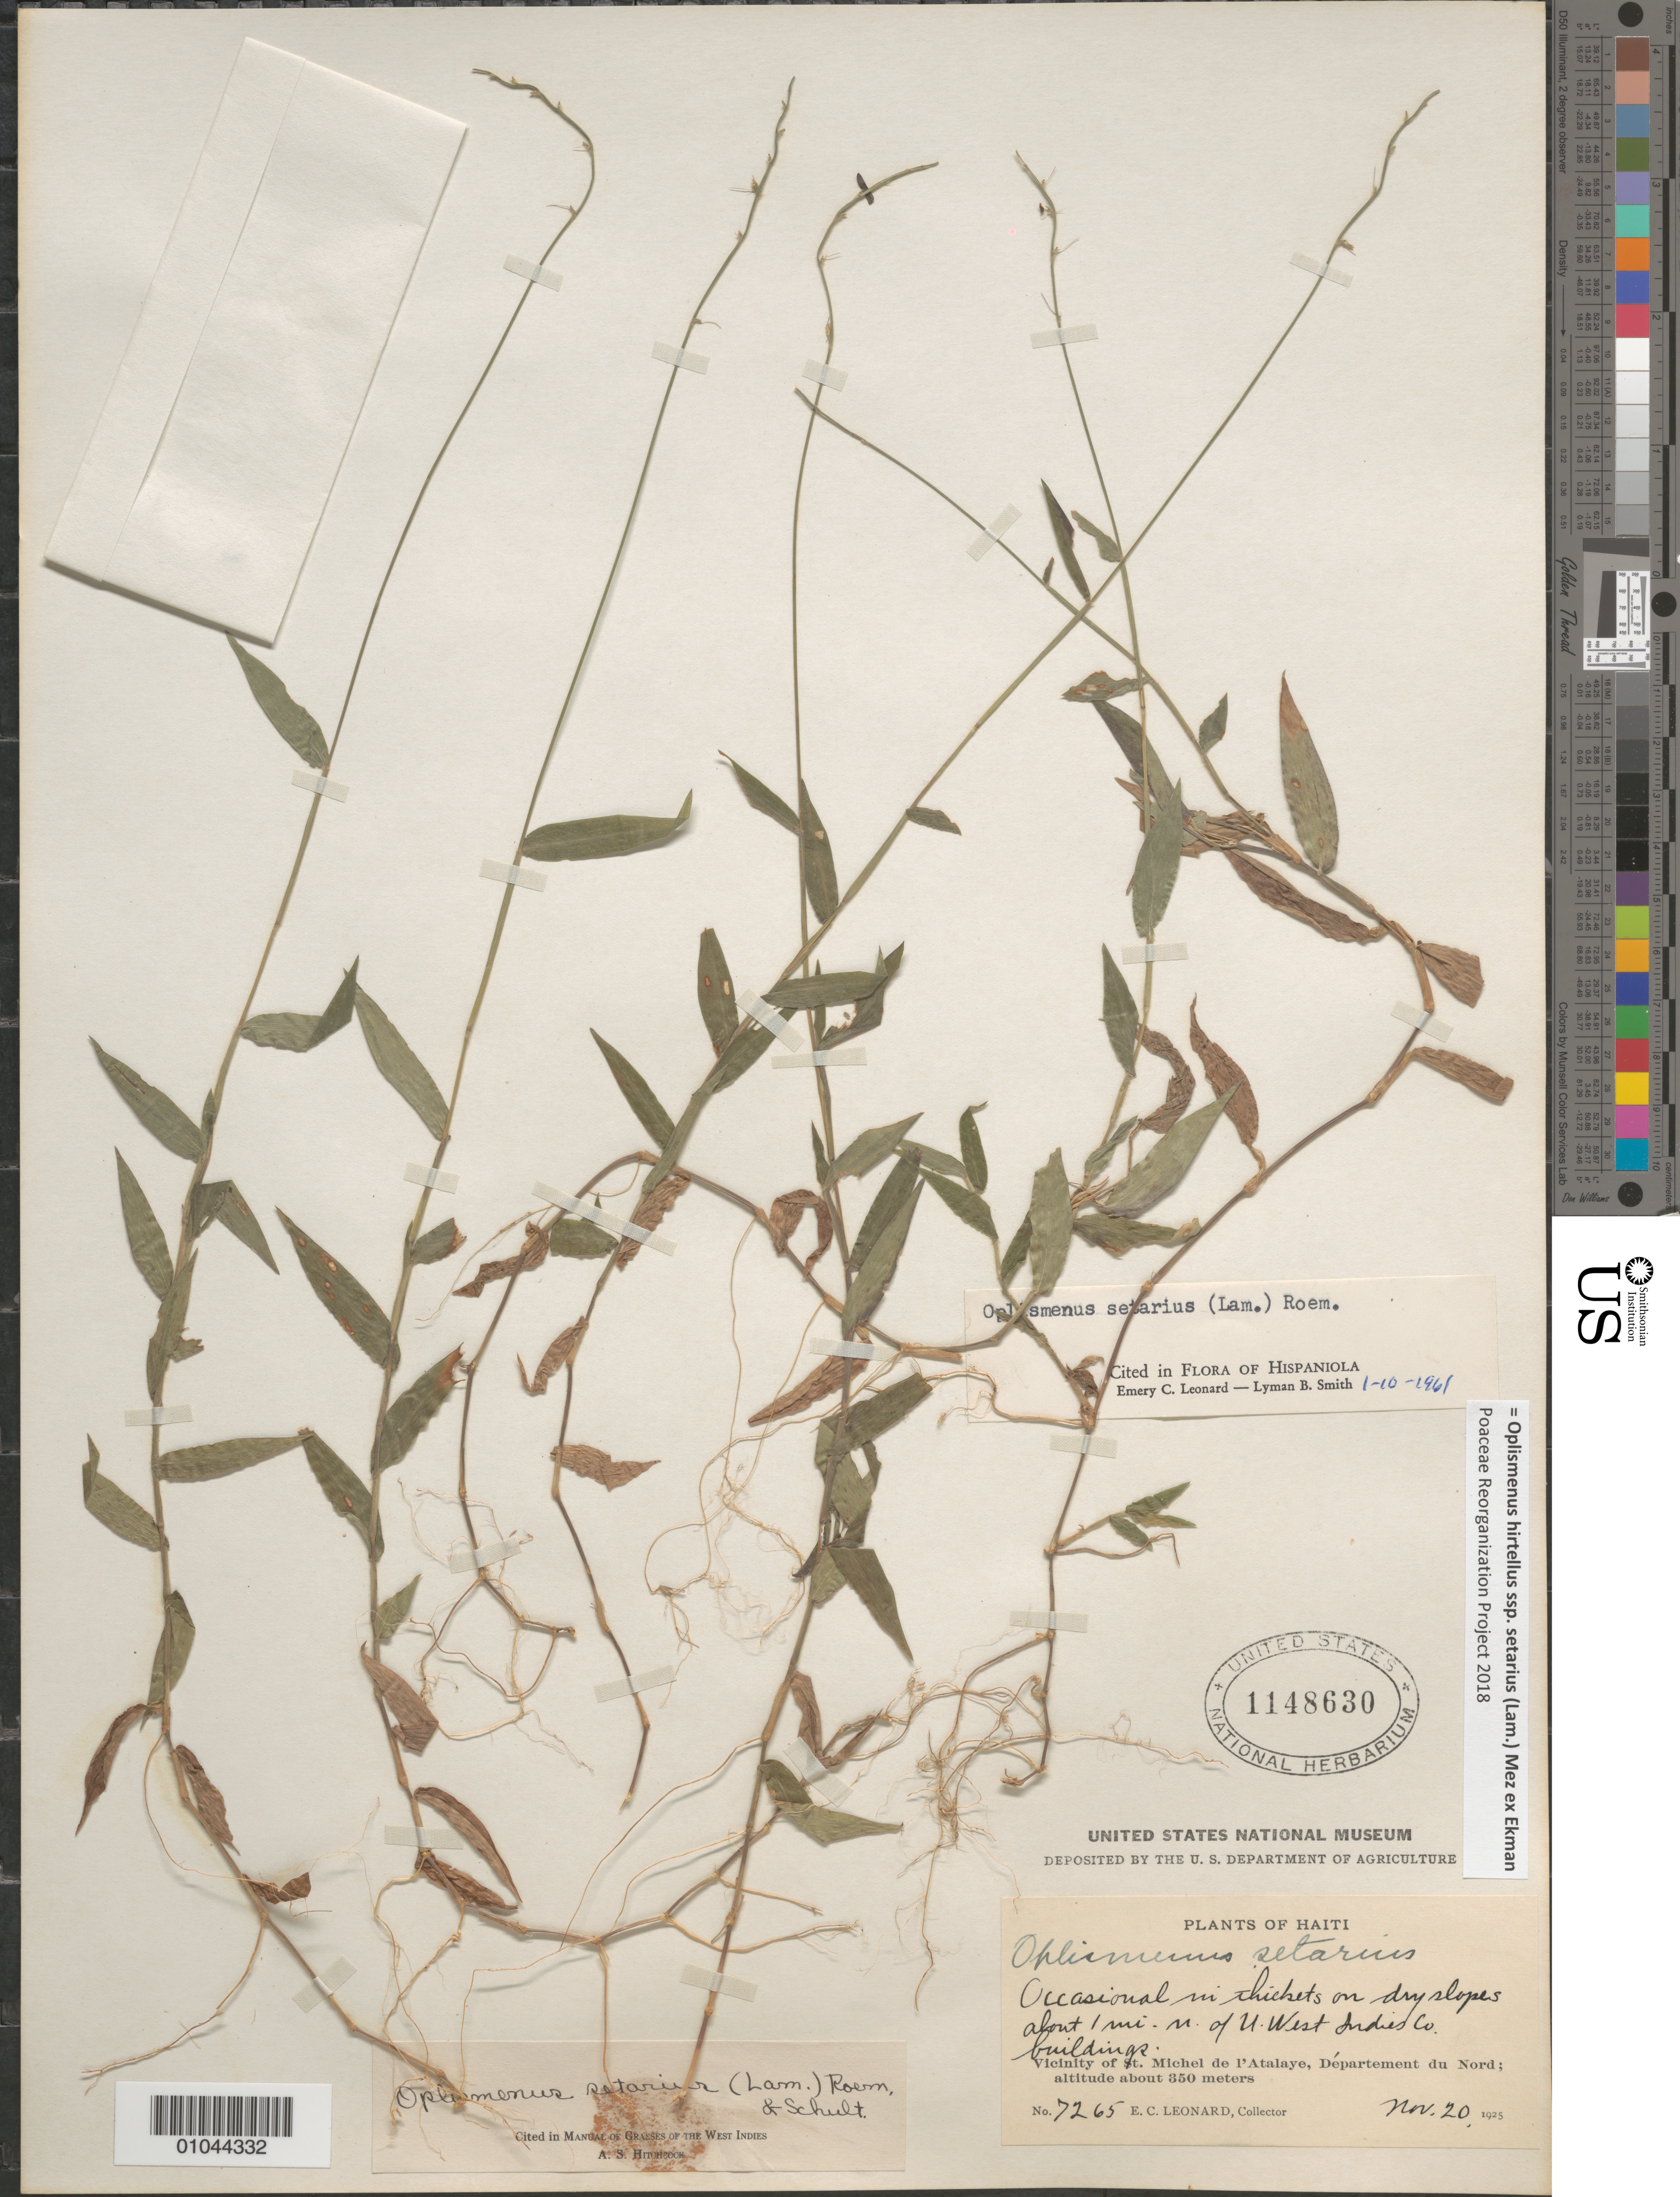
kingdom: Plantae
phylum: Tracheophyta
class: Liliopsida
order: Poales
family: Poaceae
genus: Oplismenus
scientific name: Oplismenus hirtellus subsp. setarius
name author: (Lam.) Mez ex Ekman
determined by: Poaceae Reorganization Project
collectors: E. C. Leonard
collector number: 7265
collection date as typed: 20 Nov 1925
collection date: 1925-11-20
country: Haiti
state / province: Nord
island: Hispaniola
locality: Vicinity of St. Michel de I'Atalaye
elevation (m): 350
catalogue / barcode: US 1148630